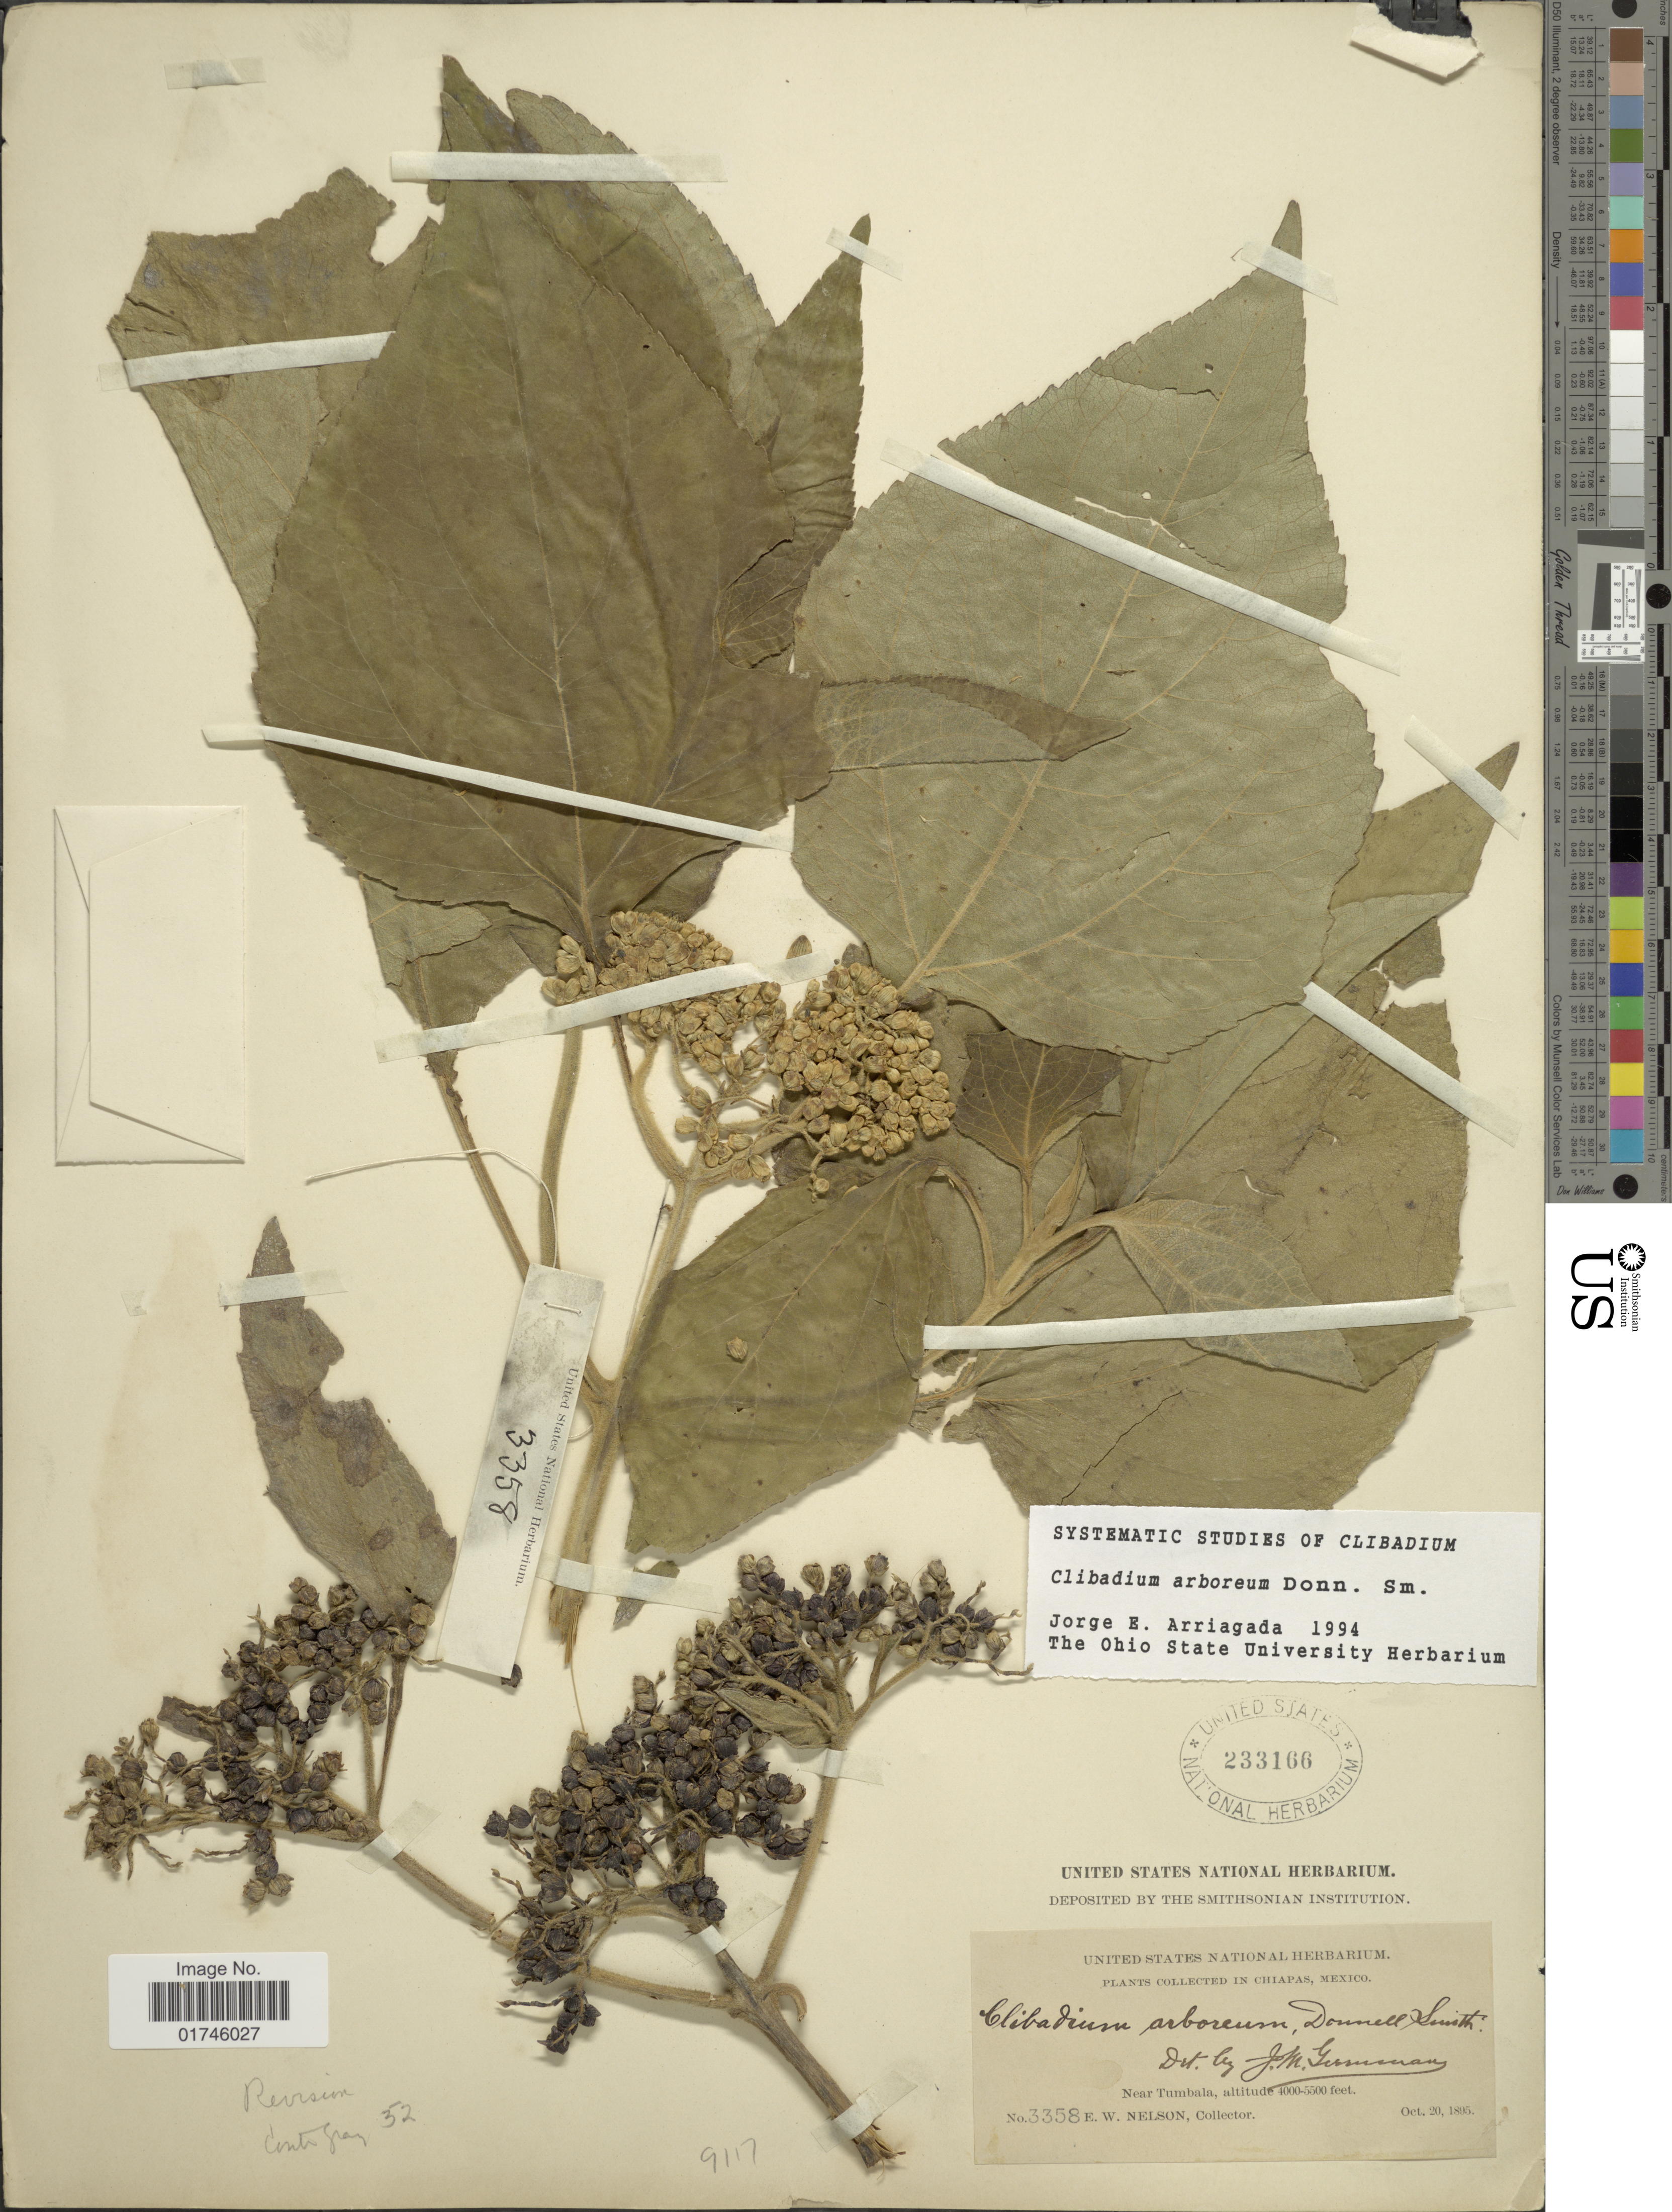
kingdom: Plantae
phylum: Tracheophyta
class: Magnoliopsida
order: Asterales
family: Asteraceae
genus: Clibadium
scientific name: Clibadium arboreum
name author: Donn. Sm.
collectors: E. W. Nelson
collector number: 3358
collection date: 1895-10-20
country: Mexico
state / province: Chiapas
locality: Chiapas, Mexico. Near Tumbala.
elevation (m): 1219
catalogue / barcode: US 233166